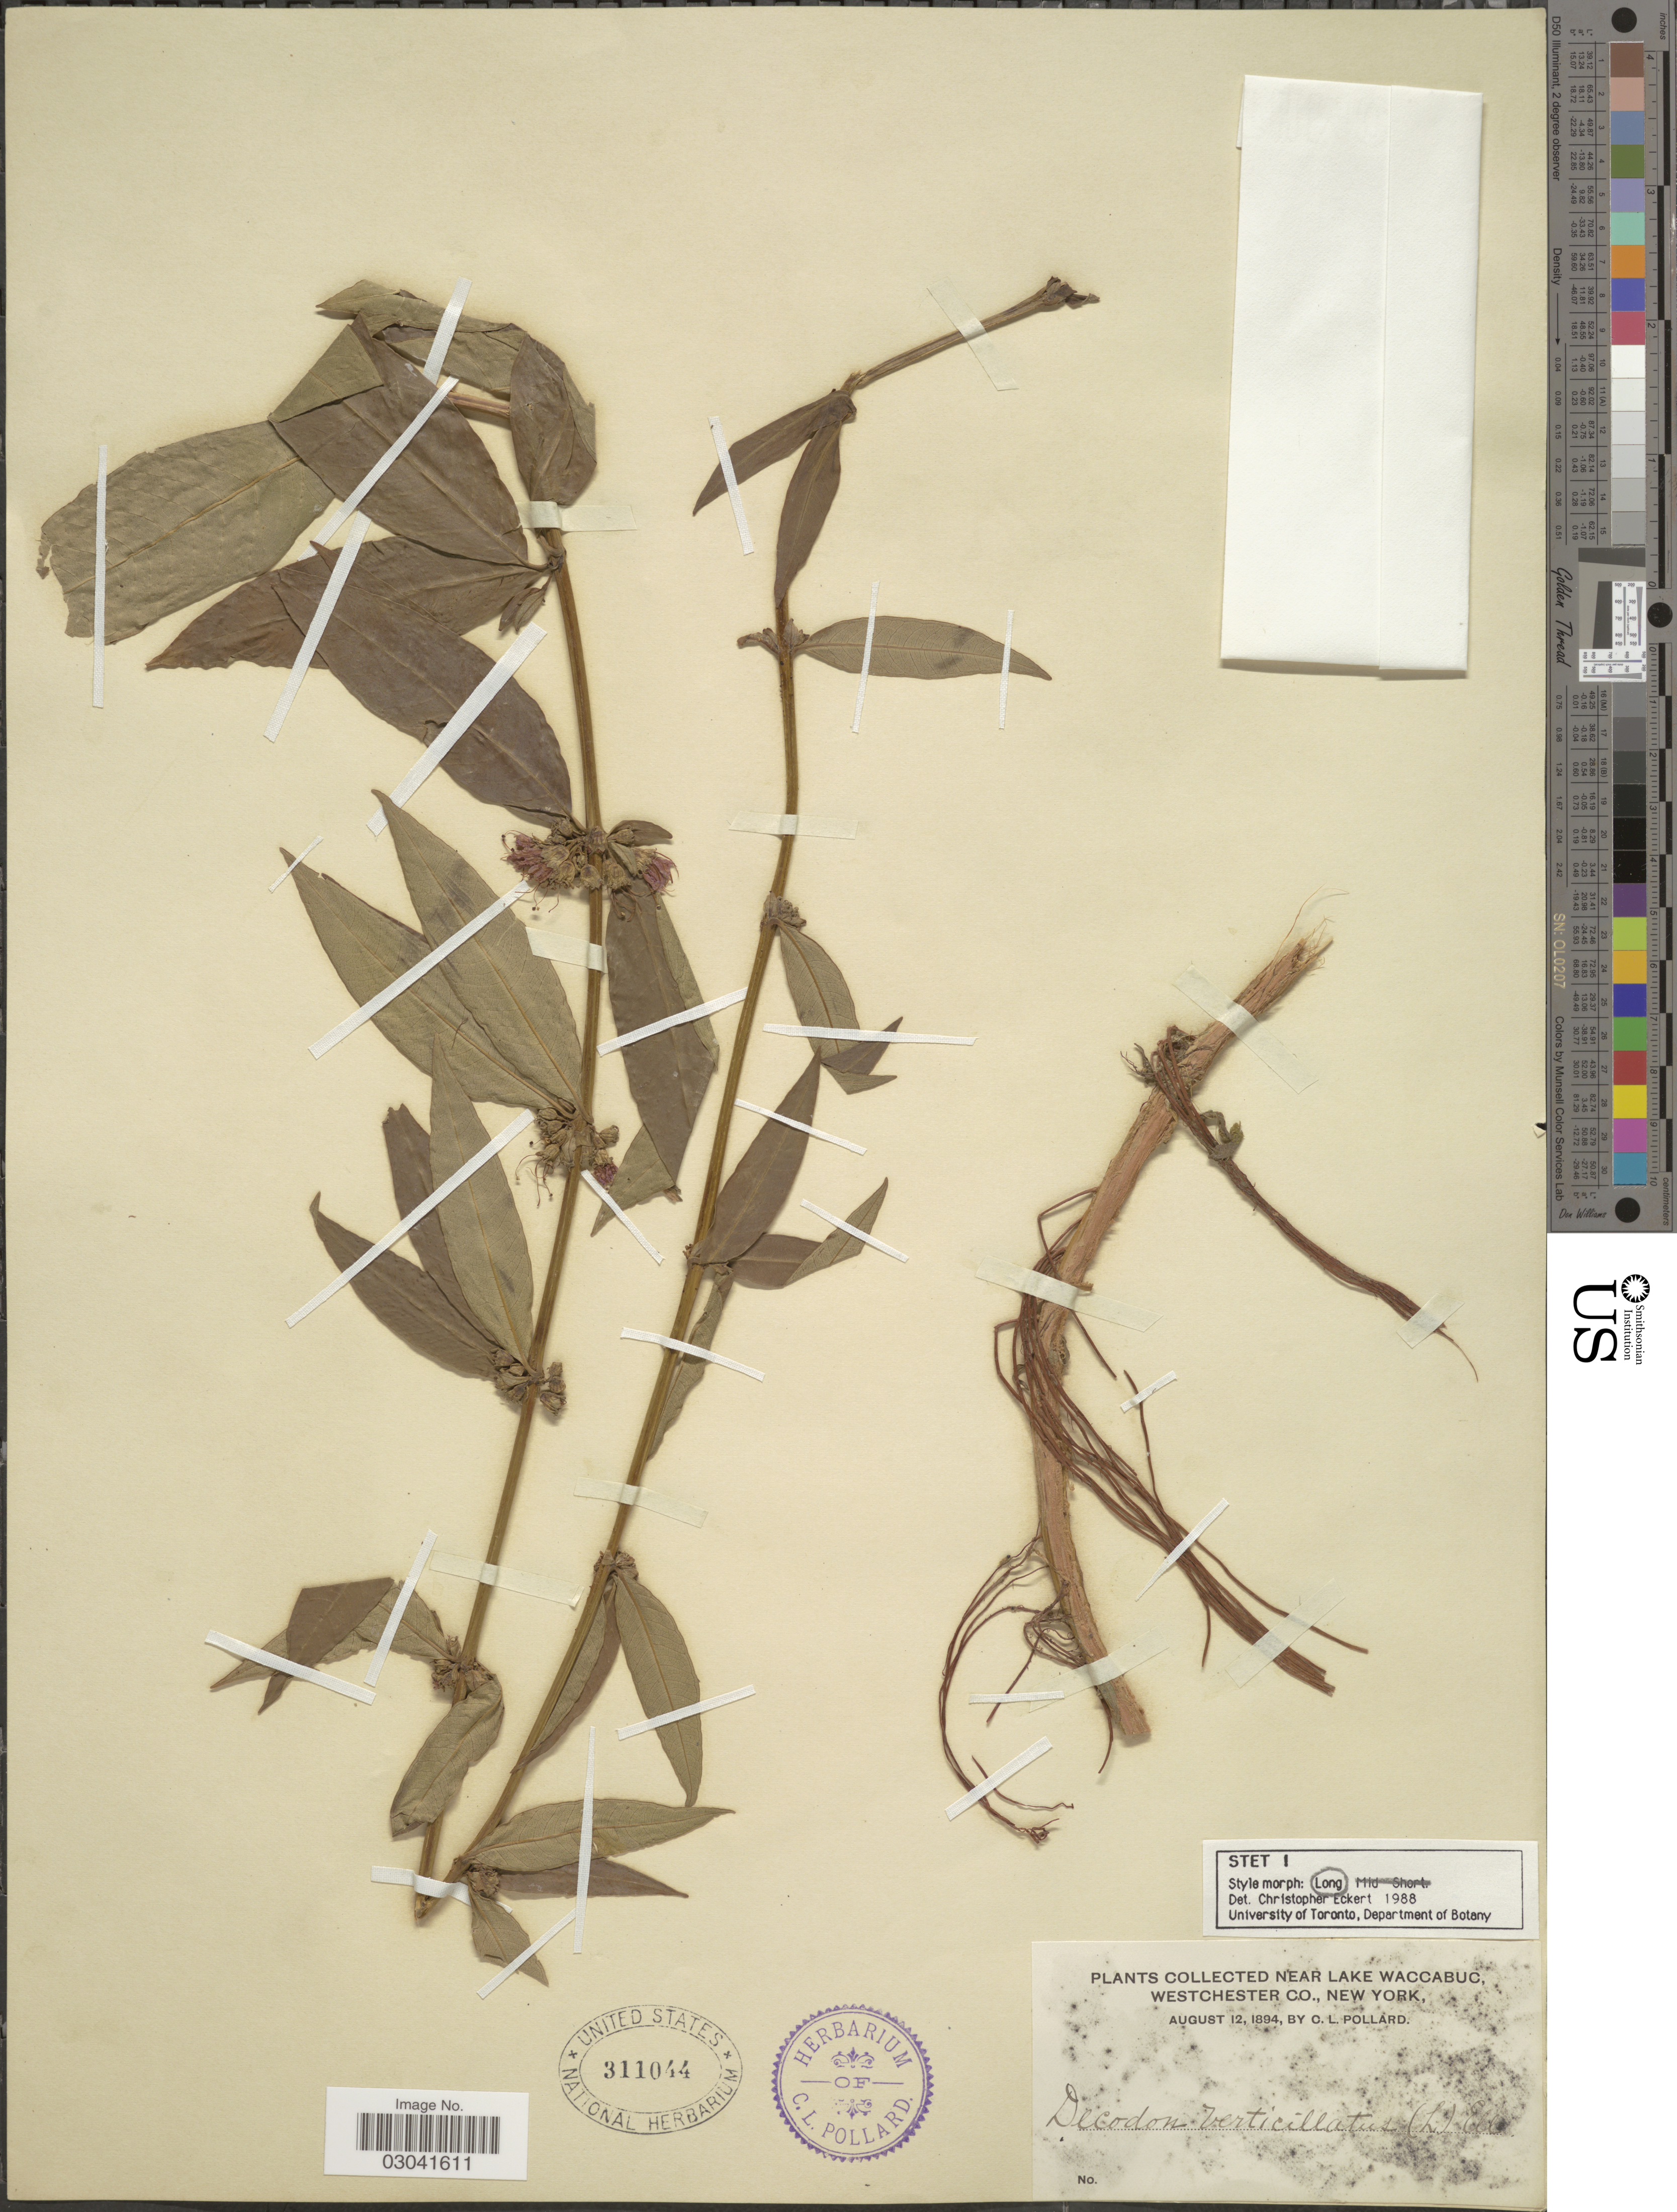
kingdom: Plantae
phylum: Tracheophyta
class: Magnoliopsida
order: Myrtales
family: Lythraceae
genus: Decodon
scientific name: Decodon verticillatus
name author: (L.) Elliott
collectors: C. L. Pollard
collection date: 1894-08-12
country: United States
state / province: New York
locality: Collected near Lake Waccabuc, Westchester Co.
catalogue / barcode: US 311044